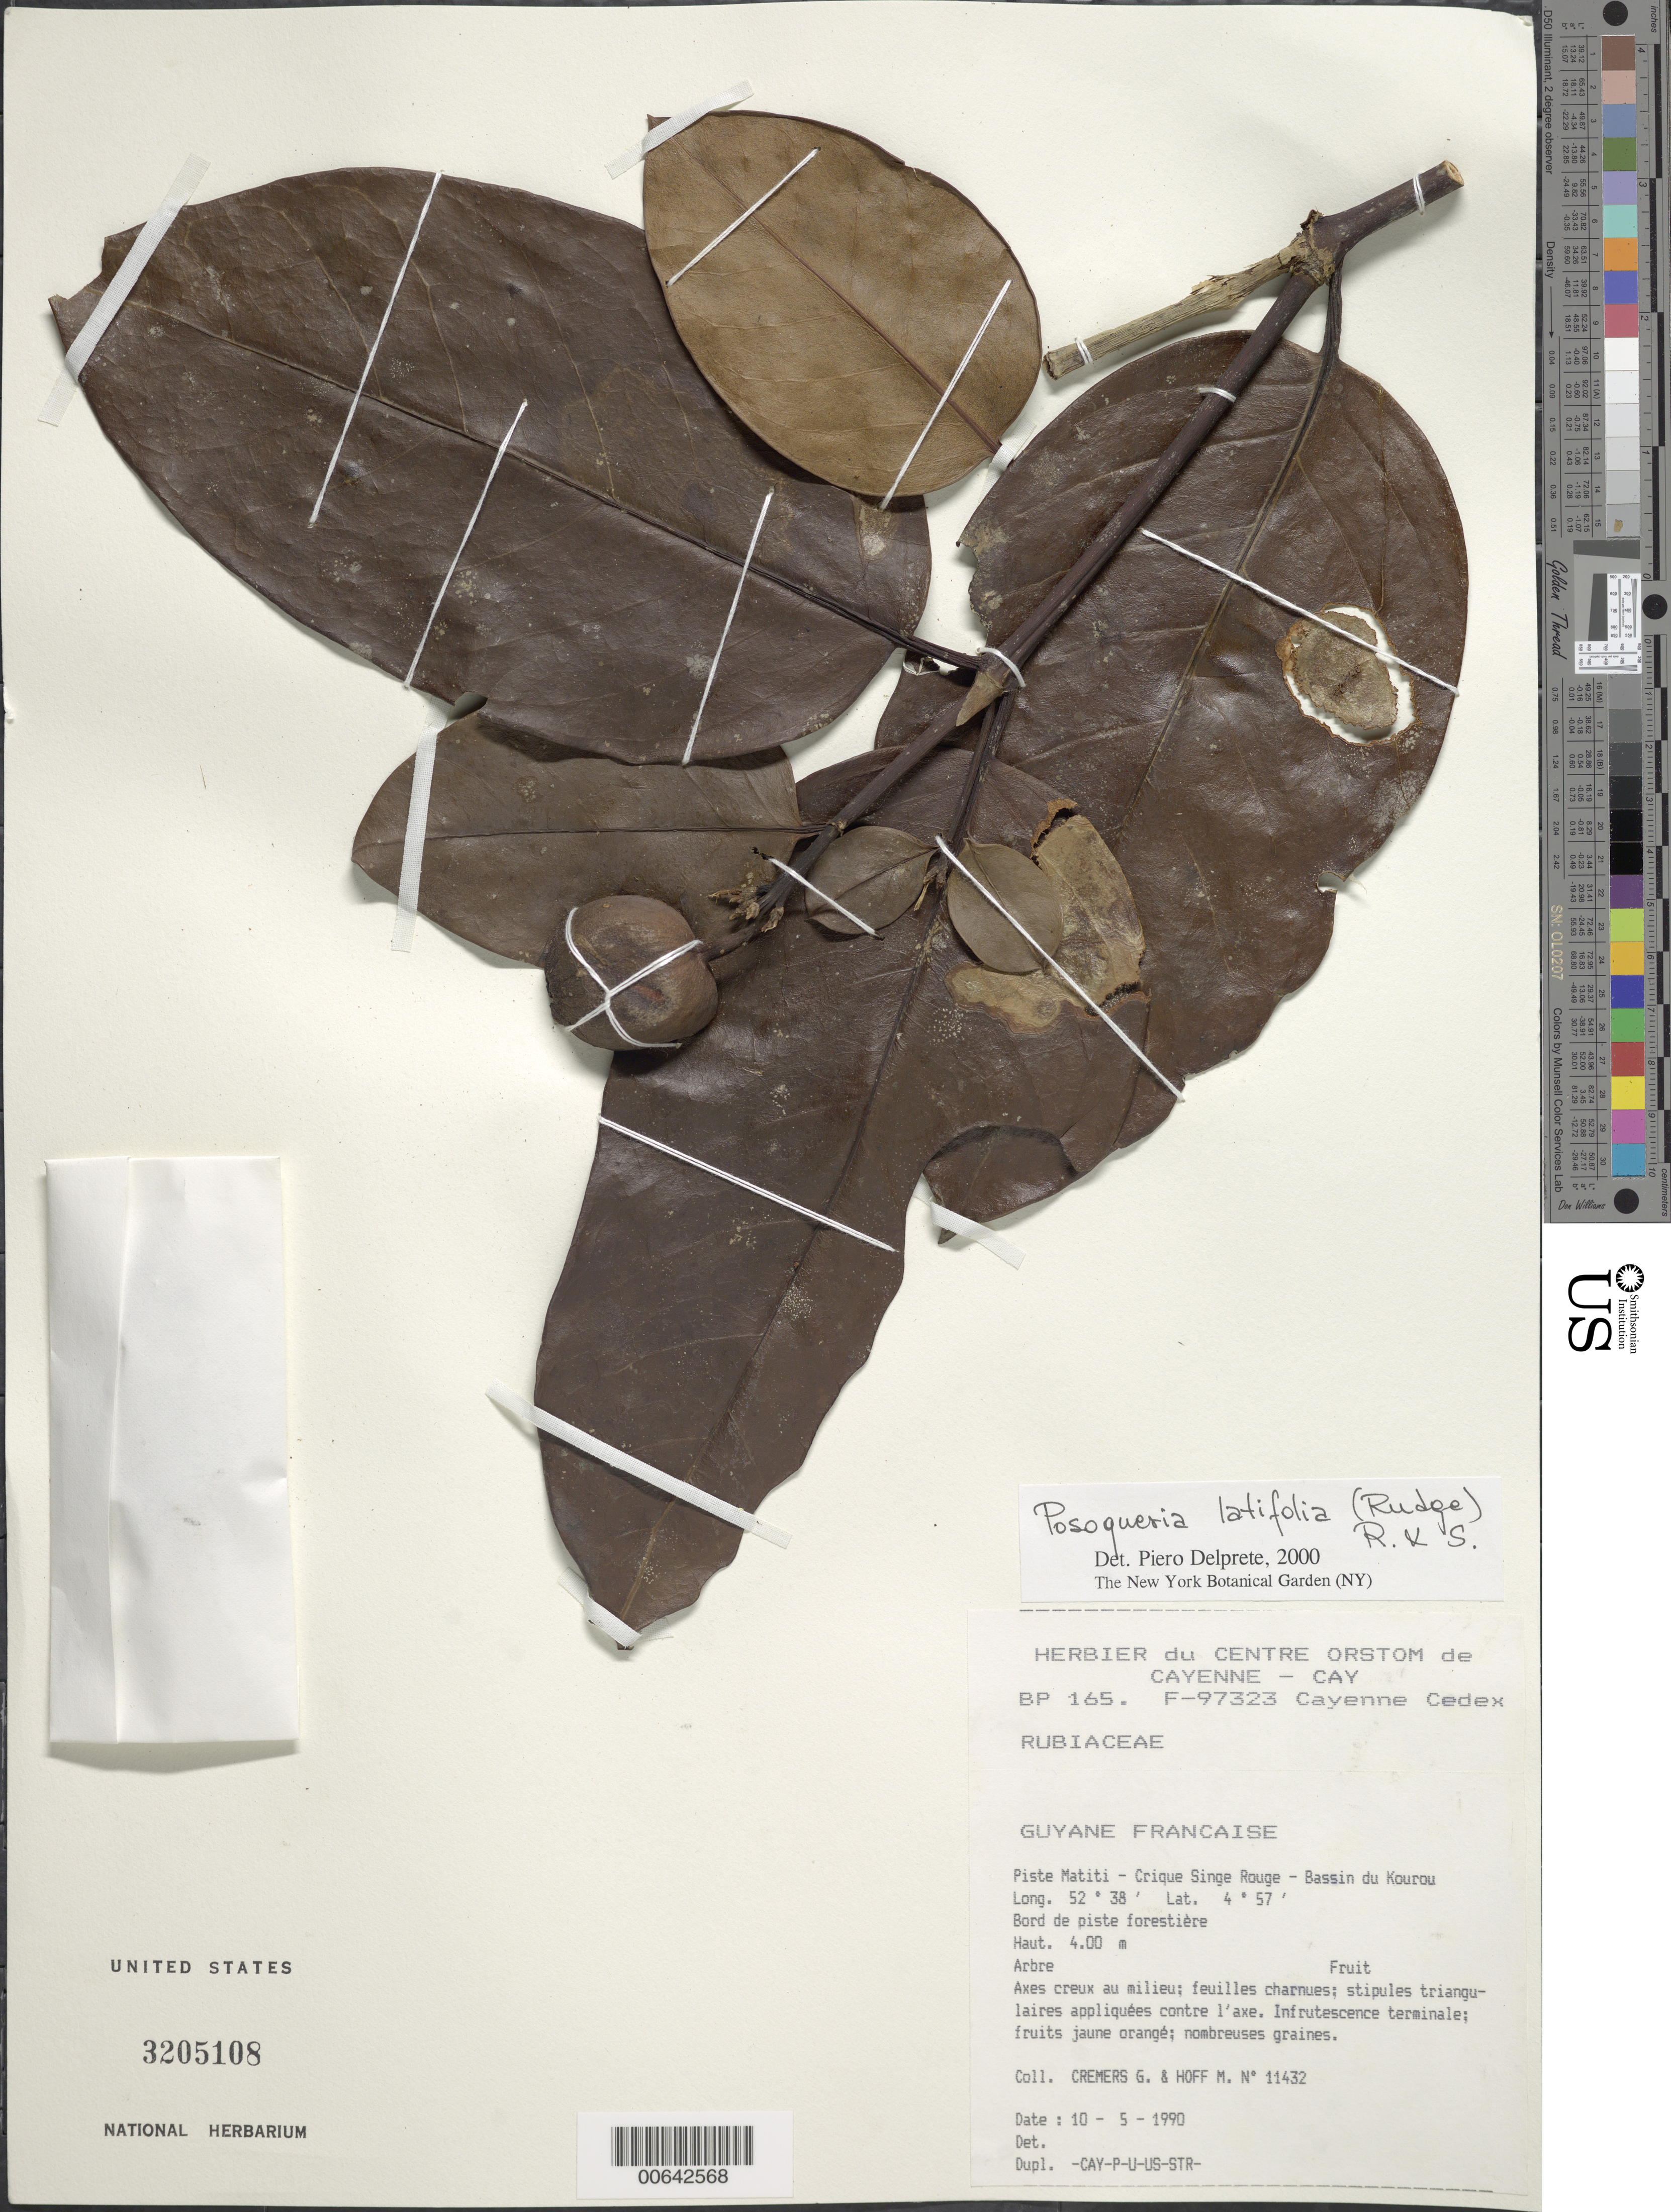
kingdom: Plantae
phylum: Tracheophyta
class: Magnoliopsida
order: Gentianales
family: Rubiaceae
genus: Posoqueria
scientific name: Posoqueria latifolia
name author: (Rudge) Roem. & Schult.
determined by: Delprete, P. G., Herb. de Guyane Cay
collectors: G. Cremers & M. Hoff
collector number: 11432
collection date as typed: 10-May-90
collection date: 1990-05-10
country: French Guiana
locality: Piste Matiti, Crique Singe Rouge, Bassin du Kourou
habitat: Bord de piste forestiere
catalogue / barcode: US 3205108